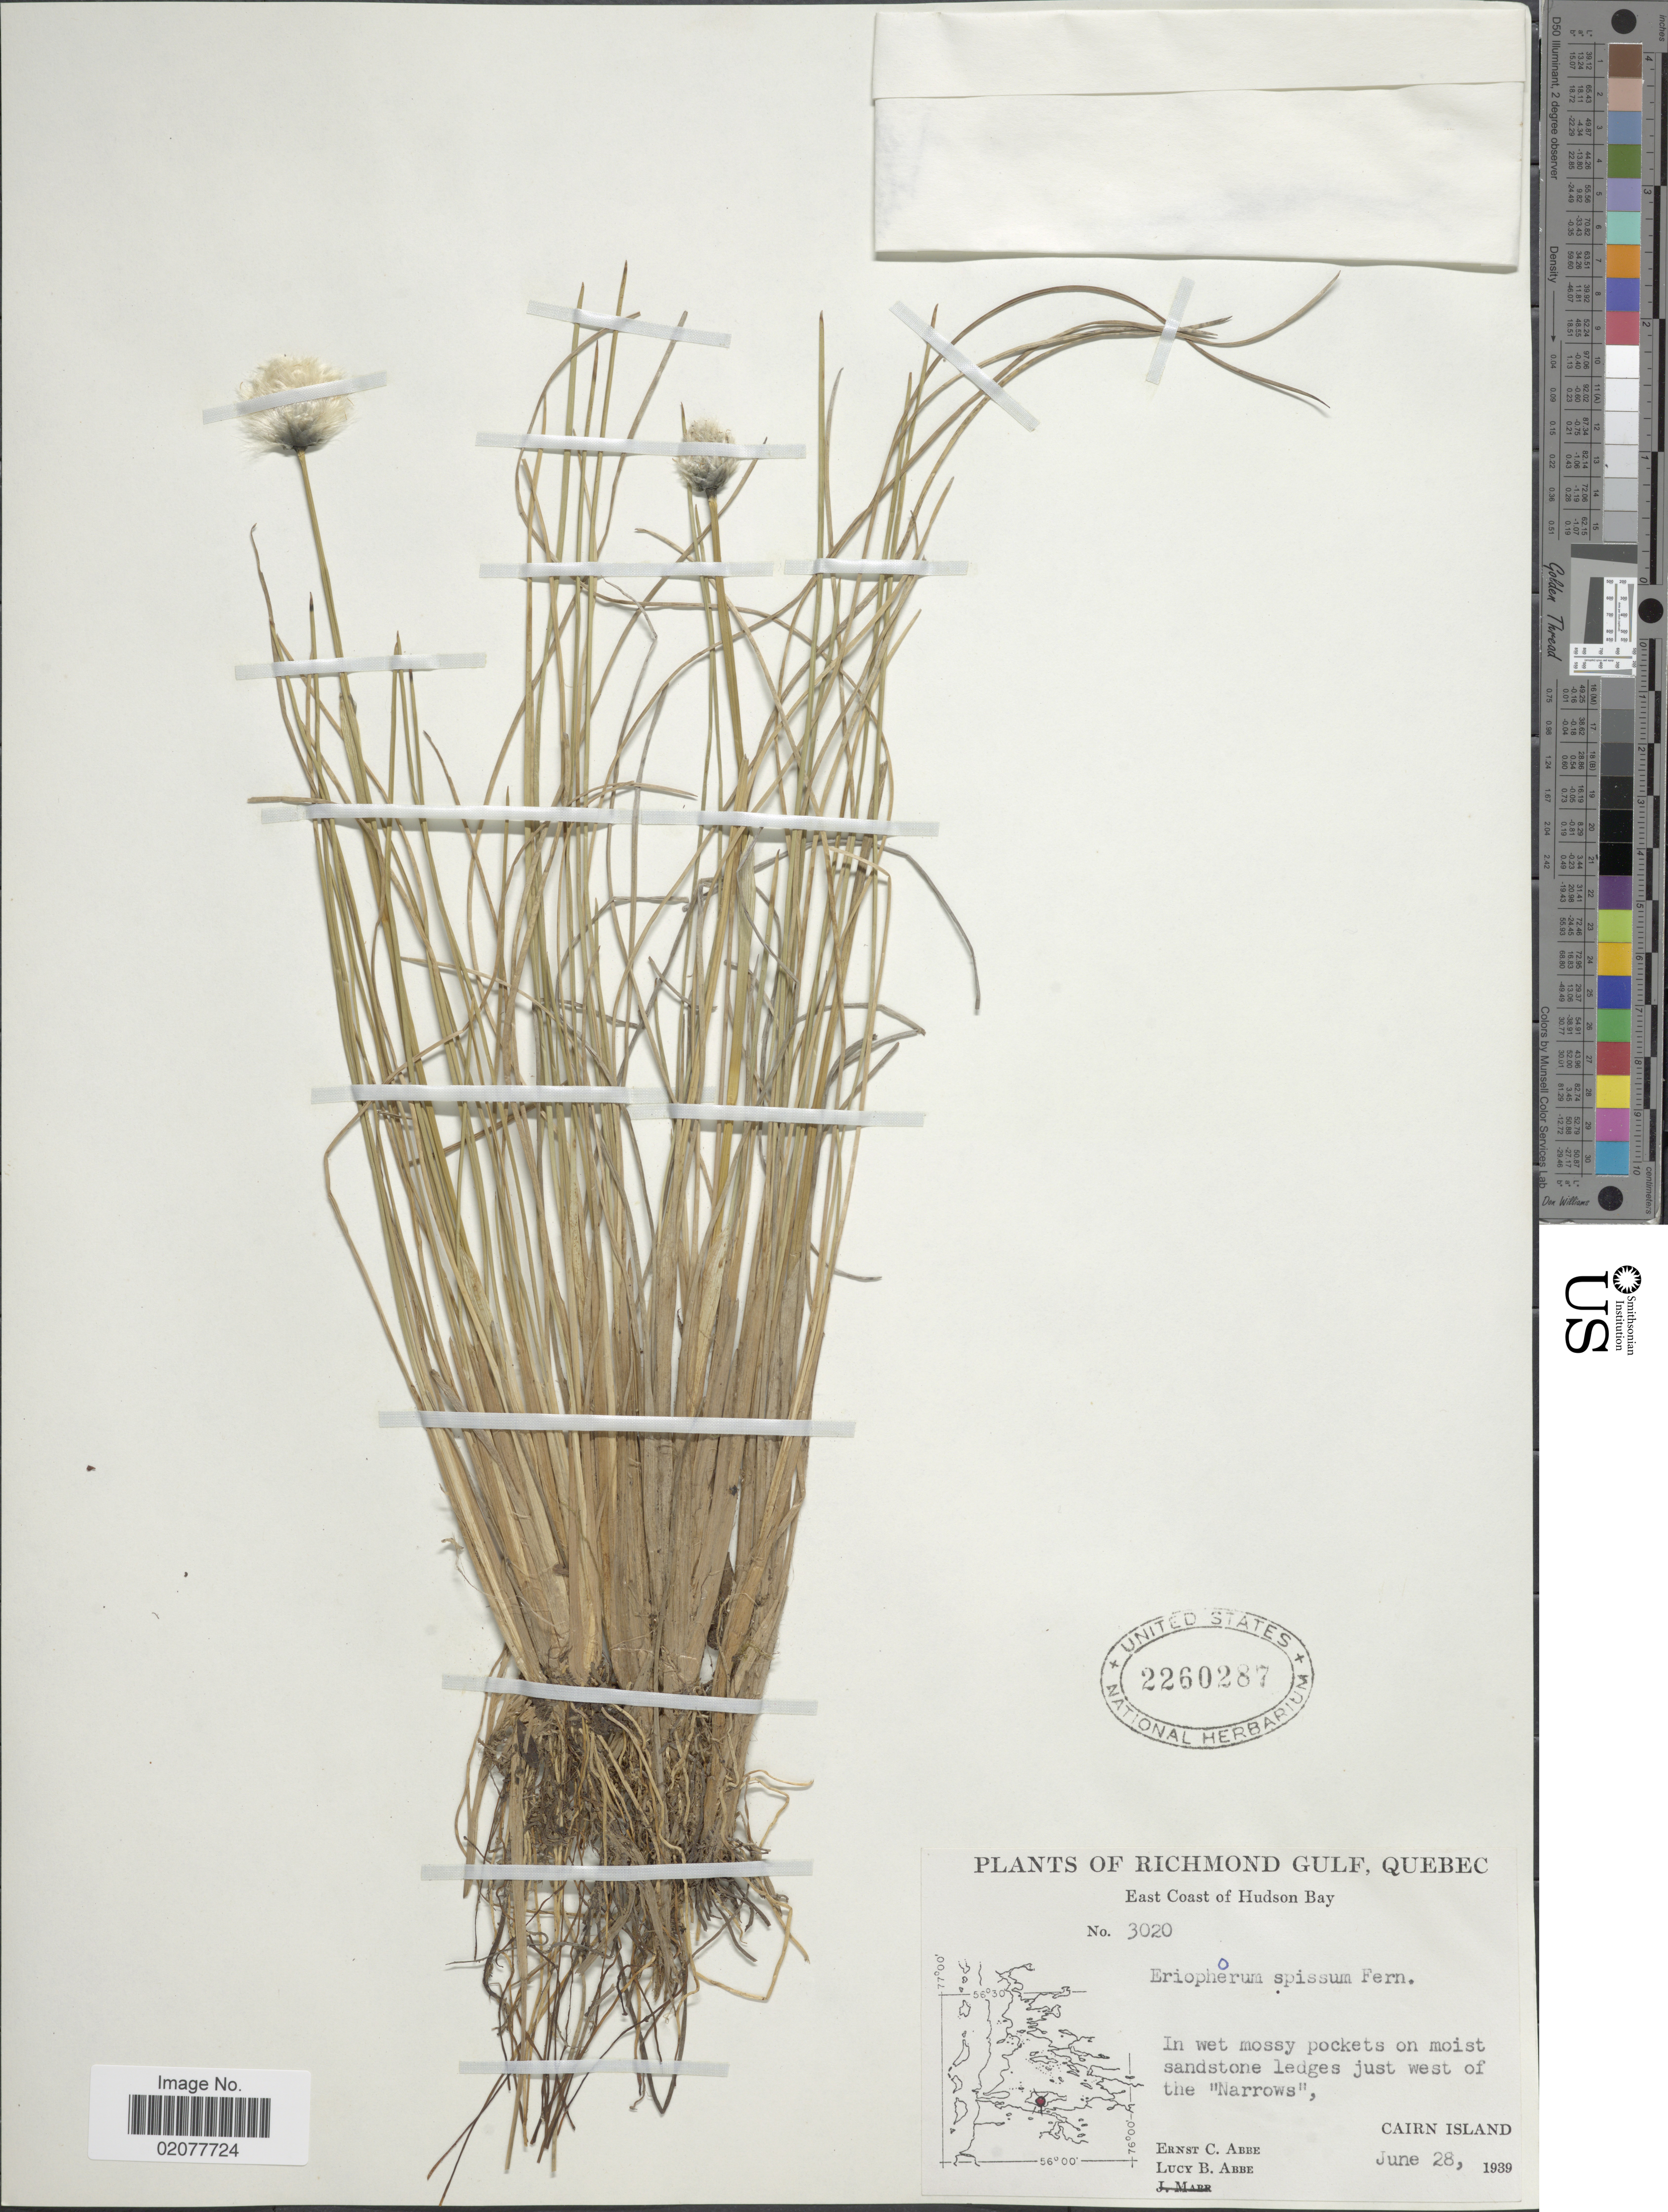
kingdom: Plantae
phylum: Tracheophyta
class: Liliopsida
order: Poales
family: Cyperaceae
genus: Eriophorum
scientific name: Eriophorum spissum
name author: Fernald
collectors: E. C. Abbe & L. B. Abbe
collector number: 3020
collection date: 1939-06-28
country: Canada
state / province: Quebec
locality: Richmond Quebec. East Coast of Hudson Bay. Cairn Island.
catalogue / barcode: US 2260287